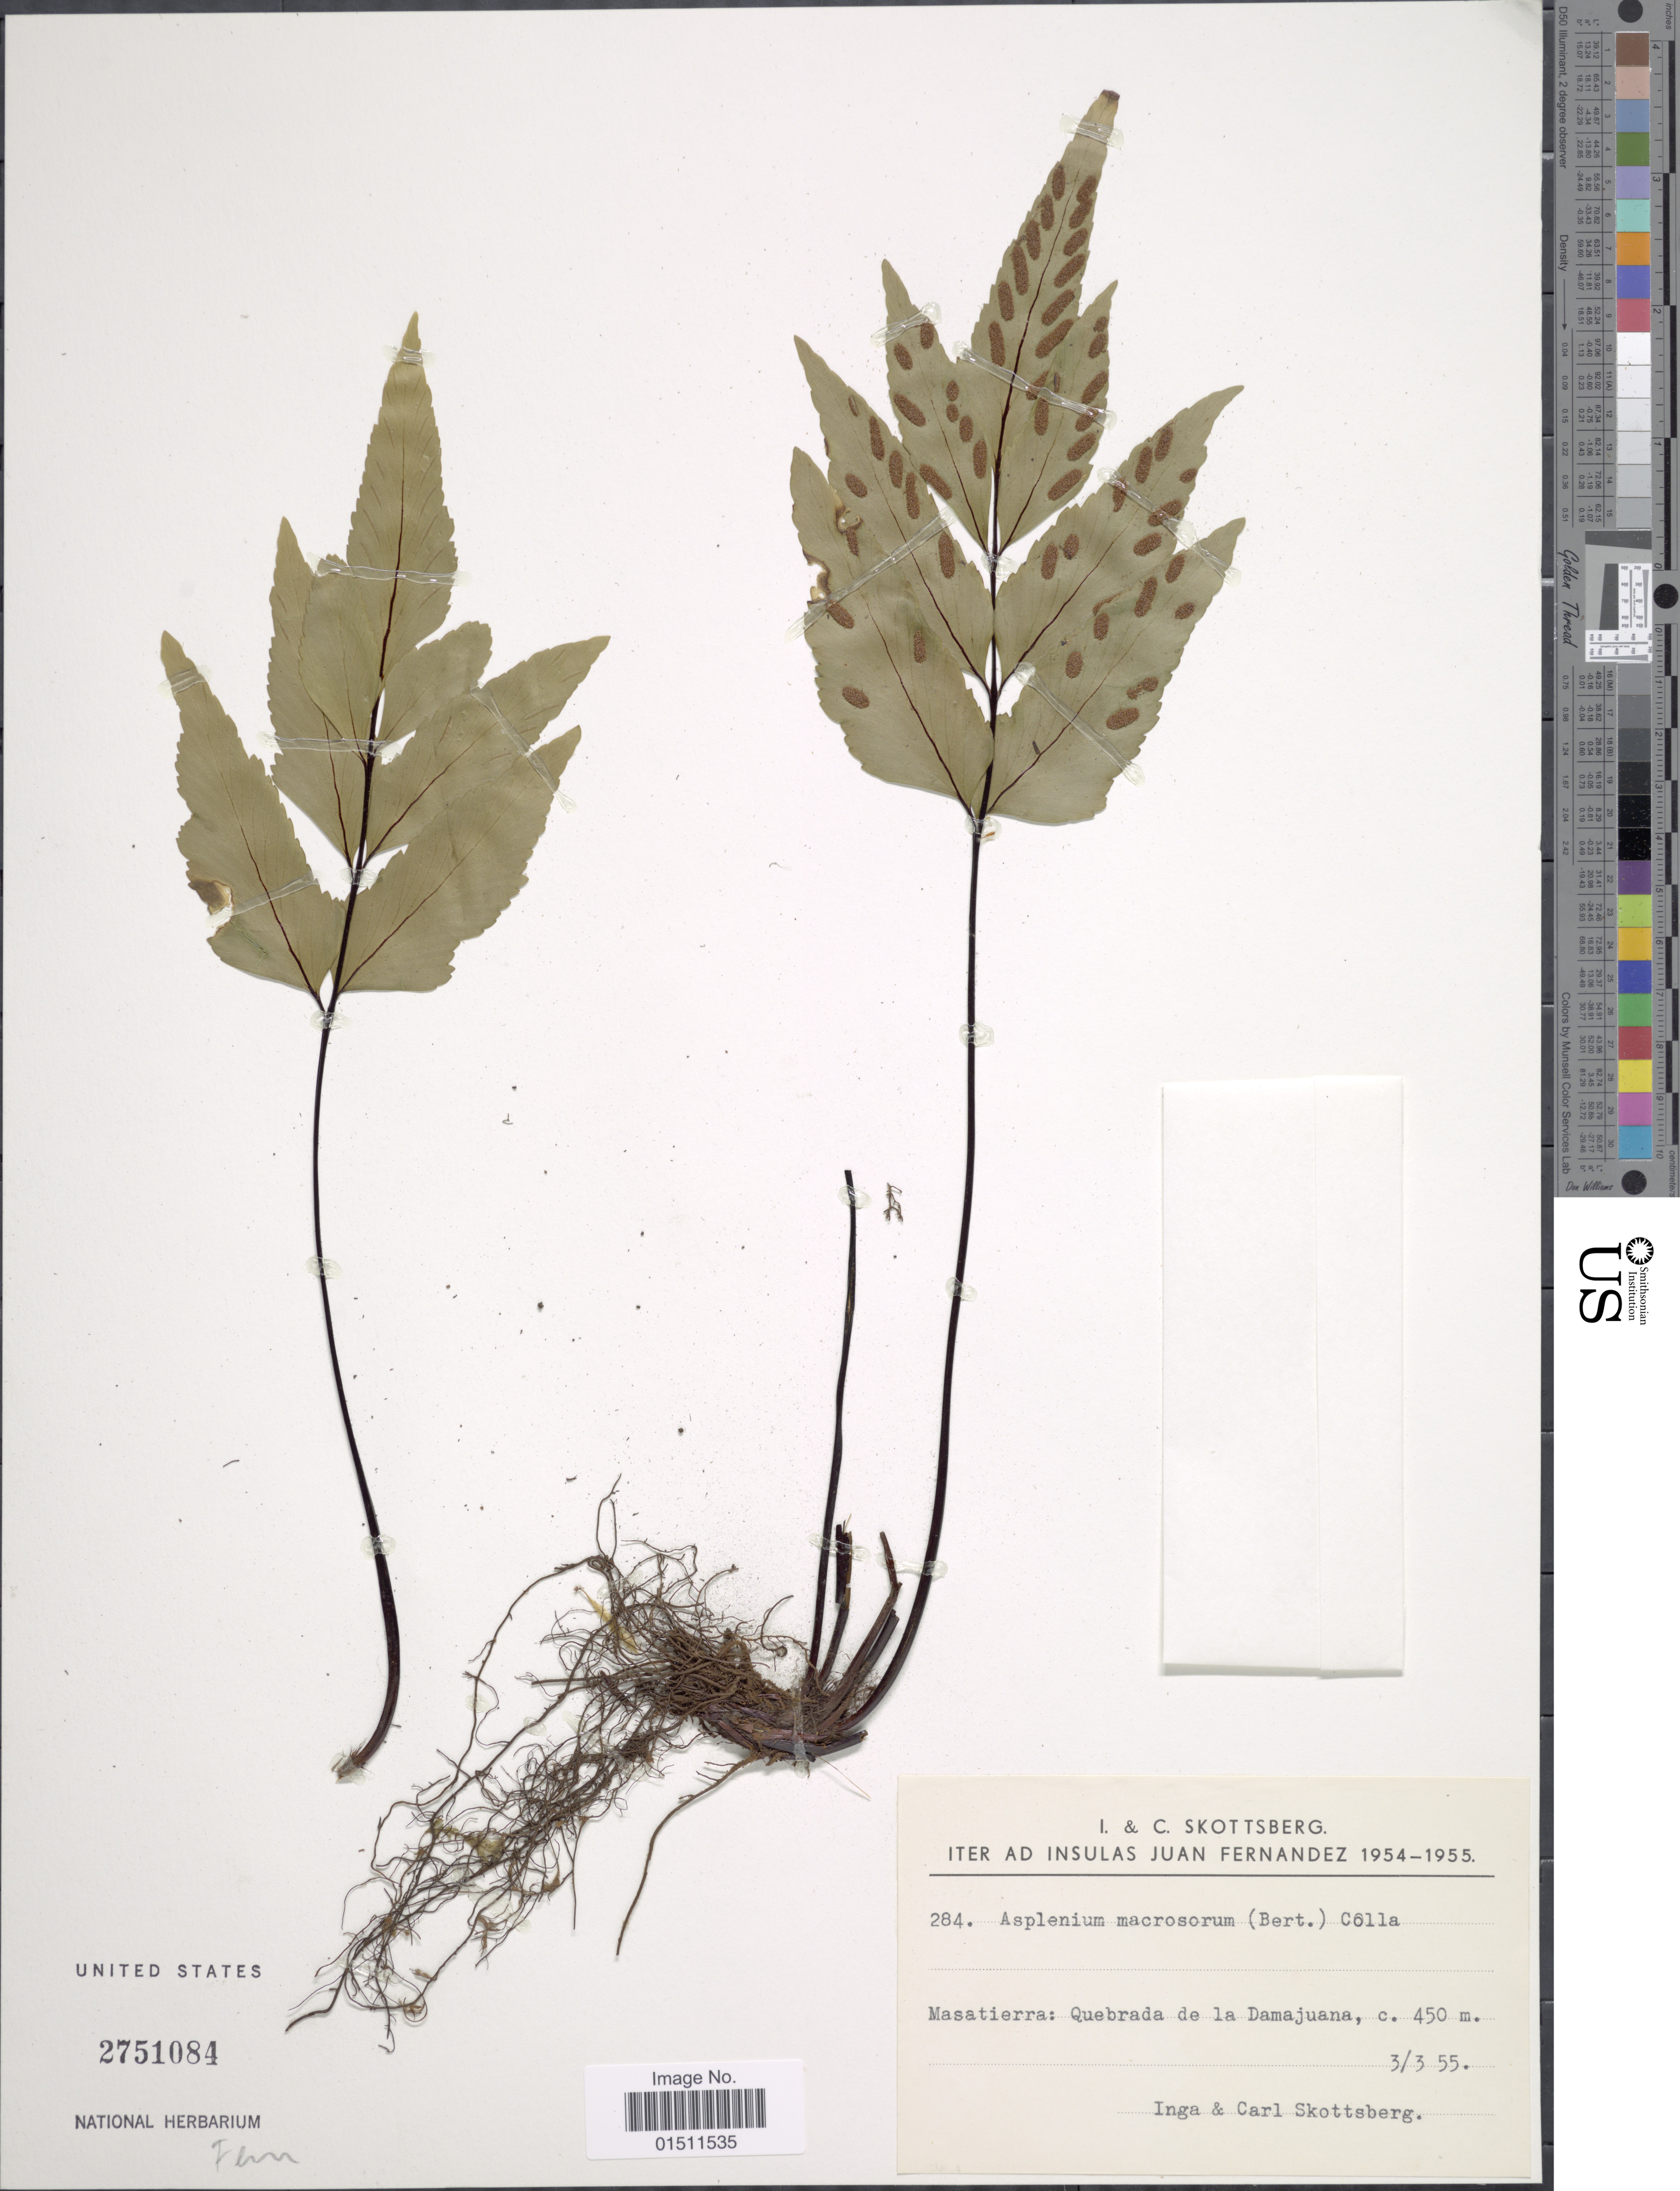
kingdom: Plantae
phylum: Tracheophyta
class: Polypodiopsida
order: Polypodiales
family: Aspleniaceae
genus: Asplenium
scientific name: Asplenium macrosorum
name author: Bertero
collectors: I. Skottsberg & C. Skottsberg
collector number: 284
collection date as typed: Transcribed d/m/y: 3/3/55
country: Chile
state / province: Valparaíso (V)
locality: Iter ad insulas Juan Fernandez, Masatierra; Quebrada de la Damajuana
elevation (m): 450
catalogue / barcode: US 2751084